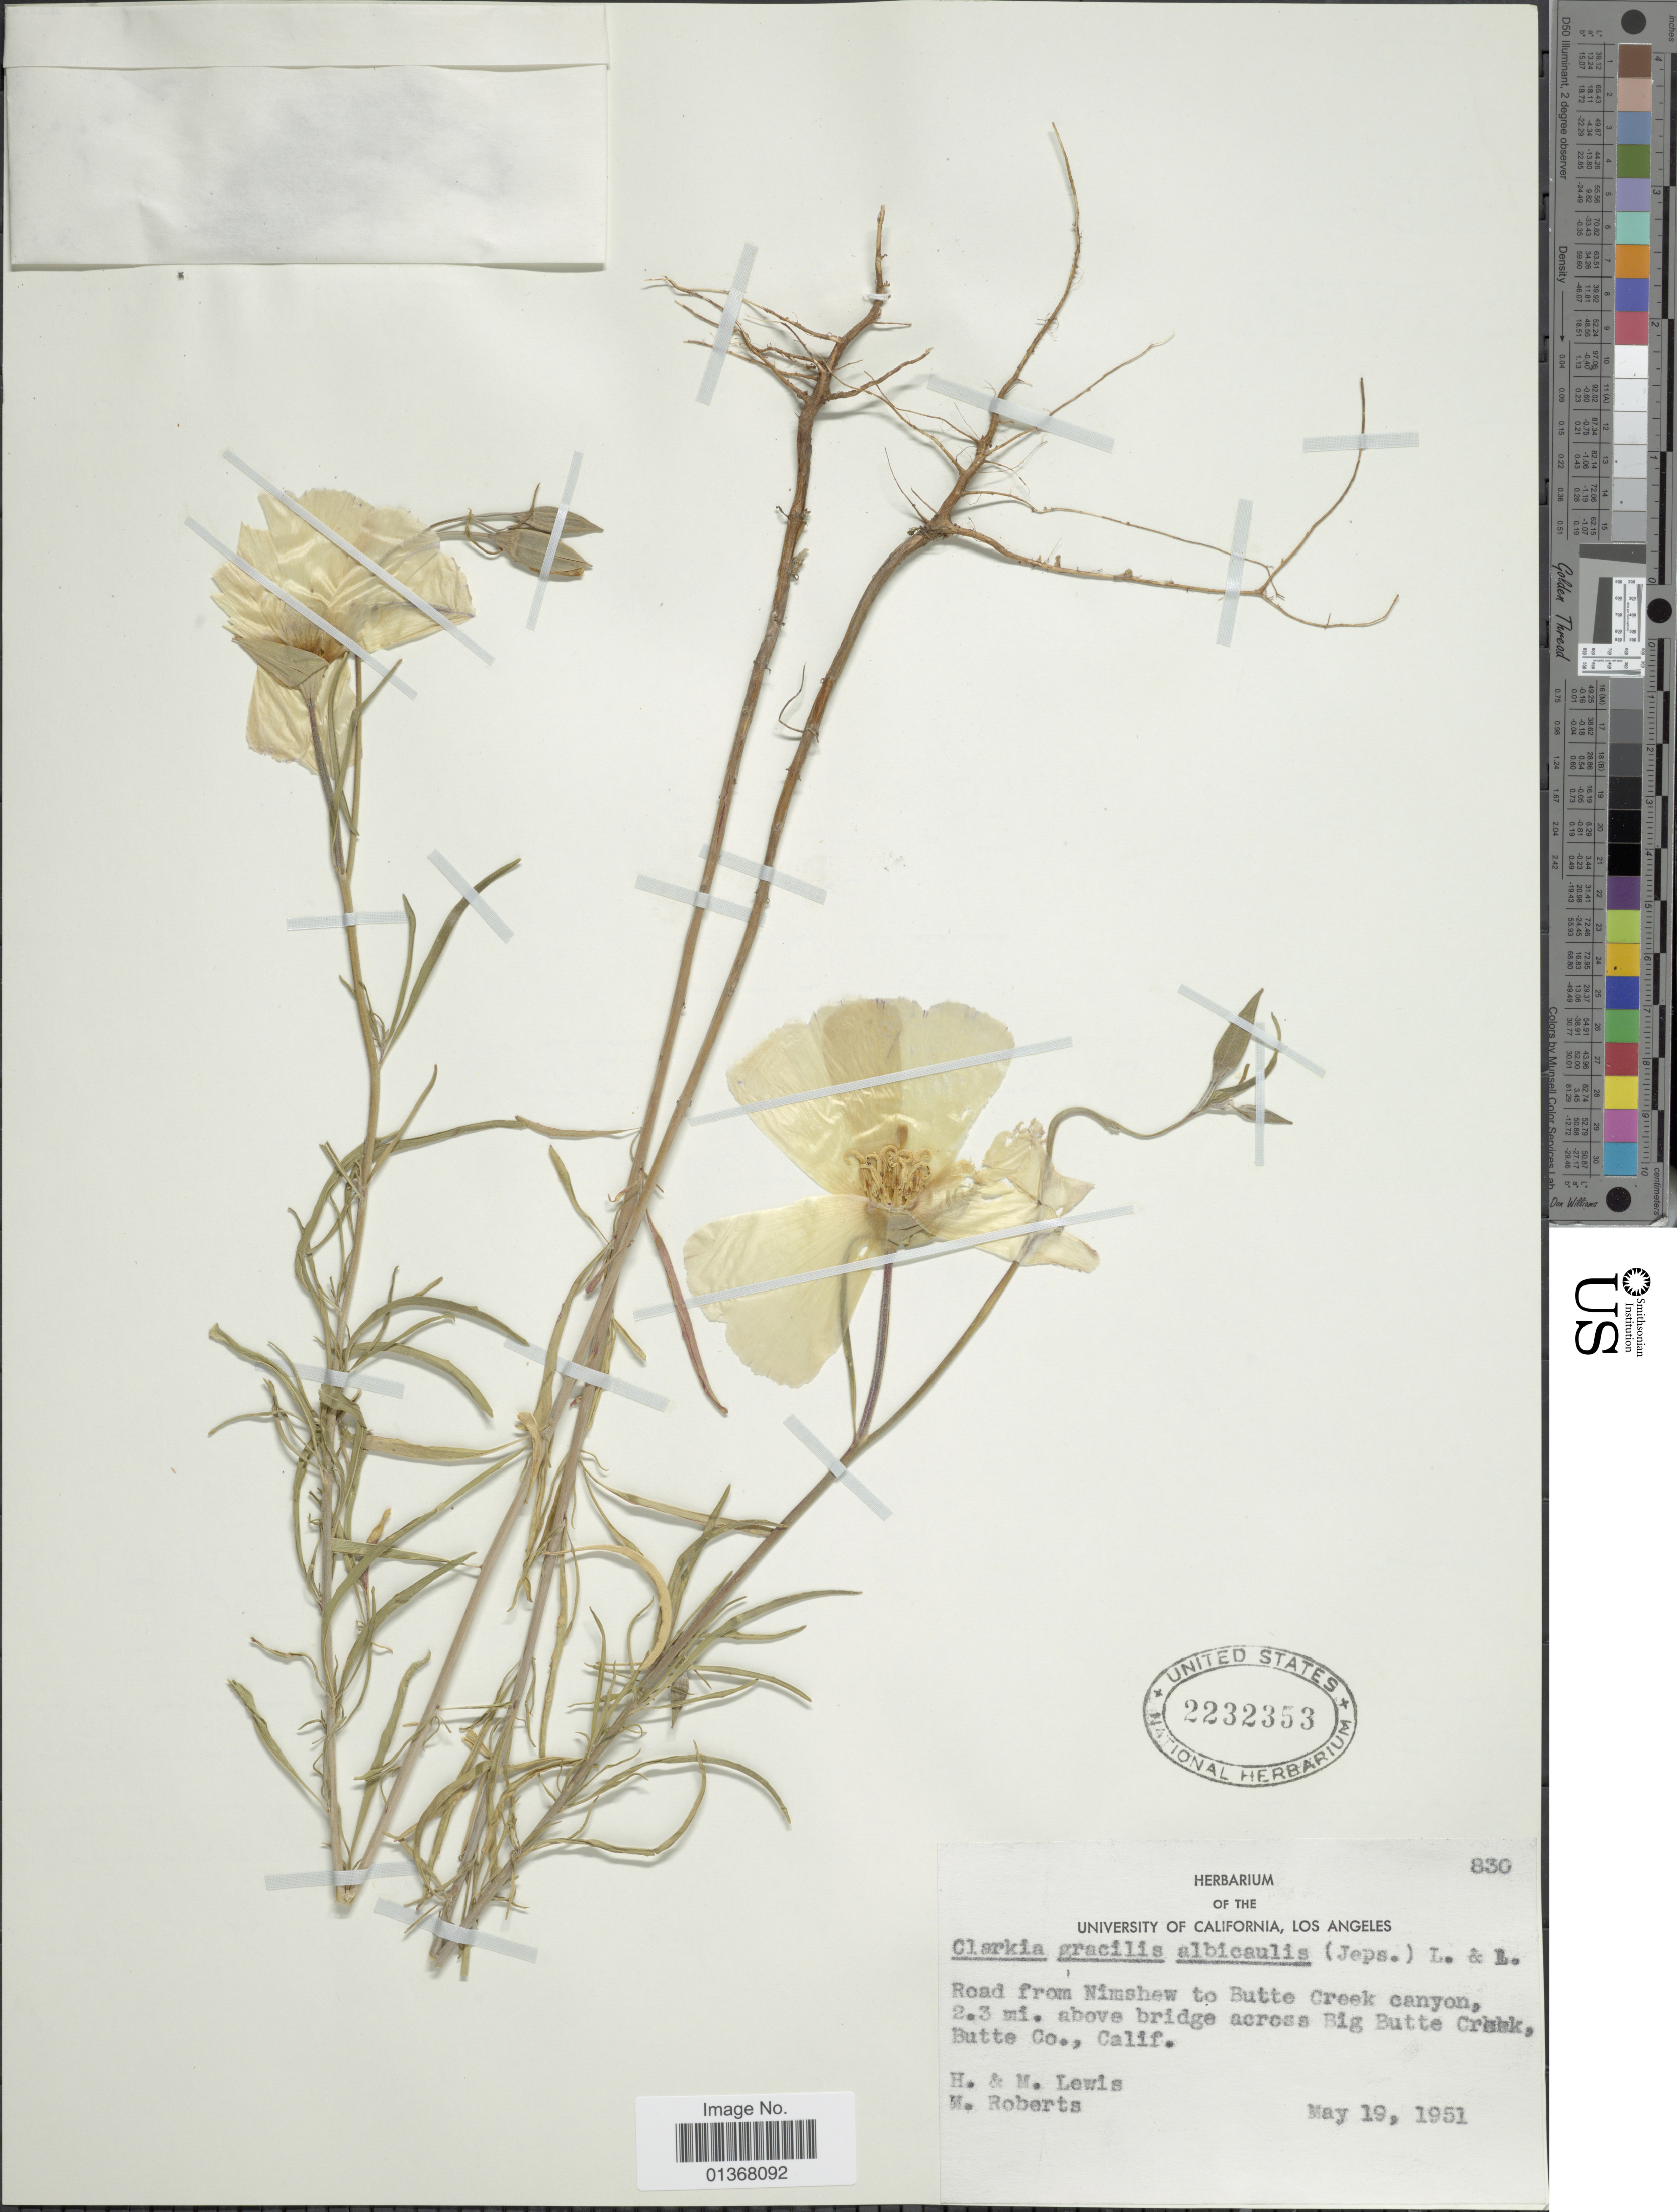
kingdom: Plantae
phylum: Tracheophyta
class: Magnoliopsida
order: Myrtales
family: Onagraceae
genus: Clarkia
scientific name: Clarkia gracilis subsp. albicaulis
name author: (Jeps.) F. H. Lewis & M.E. Lewis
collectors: H. Lewis, M. Lewis & M. Roberts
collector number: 830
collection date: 1951-05-19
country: United States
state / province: California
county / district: Butte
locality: Road from Nimshew to Butte Creek canyon, 2.3 mi. above bridge across Big Butte Creek, Butte Co.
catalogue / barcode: US 2232353